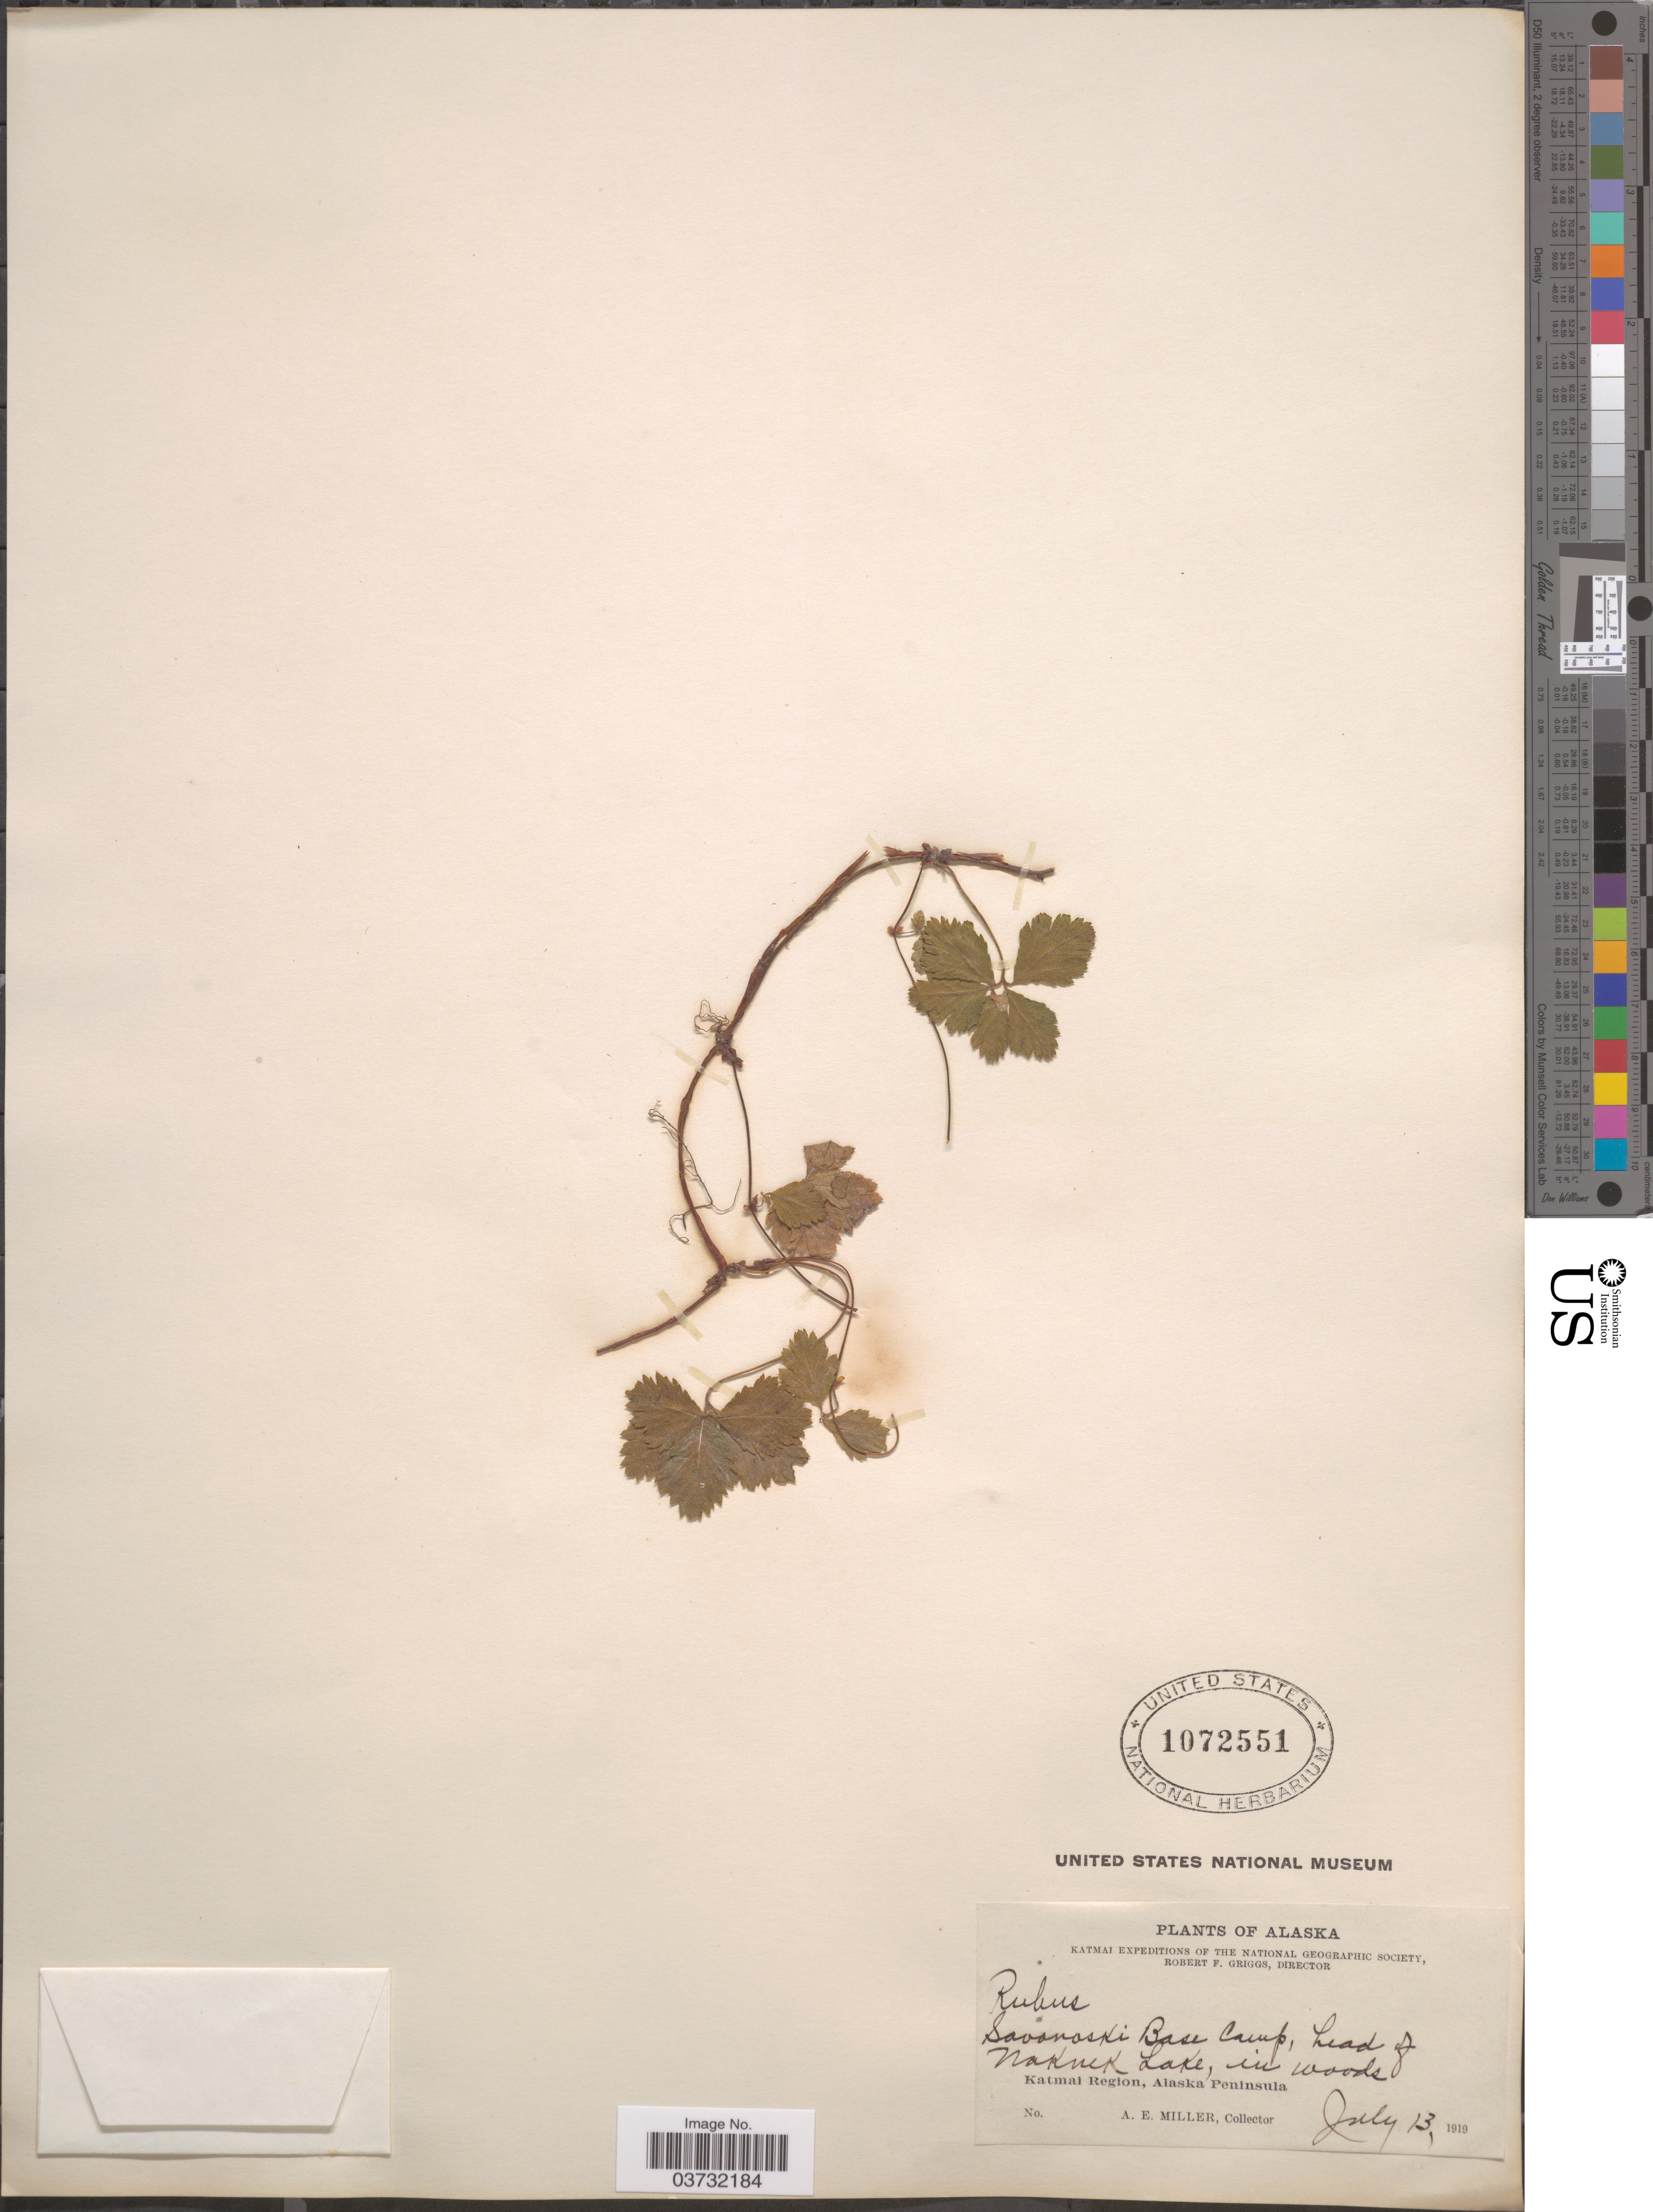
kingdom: Plantae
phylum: Tracheophyta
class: Magnoliopsida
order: Rosales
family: Rosaceae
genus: Rubus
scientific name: Rubus pedatus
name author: Sm.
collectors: A. E. Miller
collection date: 1919-07-13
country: United States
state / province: Alaska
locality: Savonoski Base Camp, head of Naknek Lake, in woods. Katmai Region, Alaska Peninsula.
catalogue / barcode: US 1072551